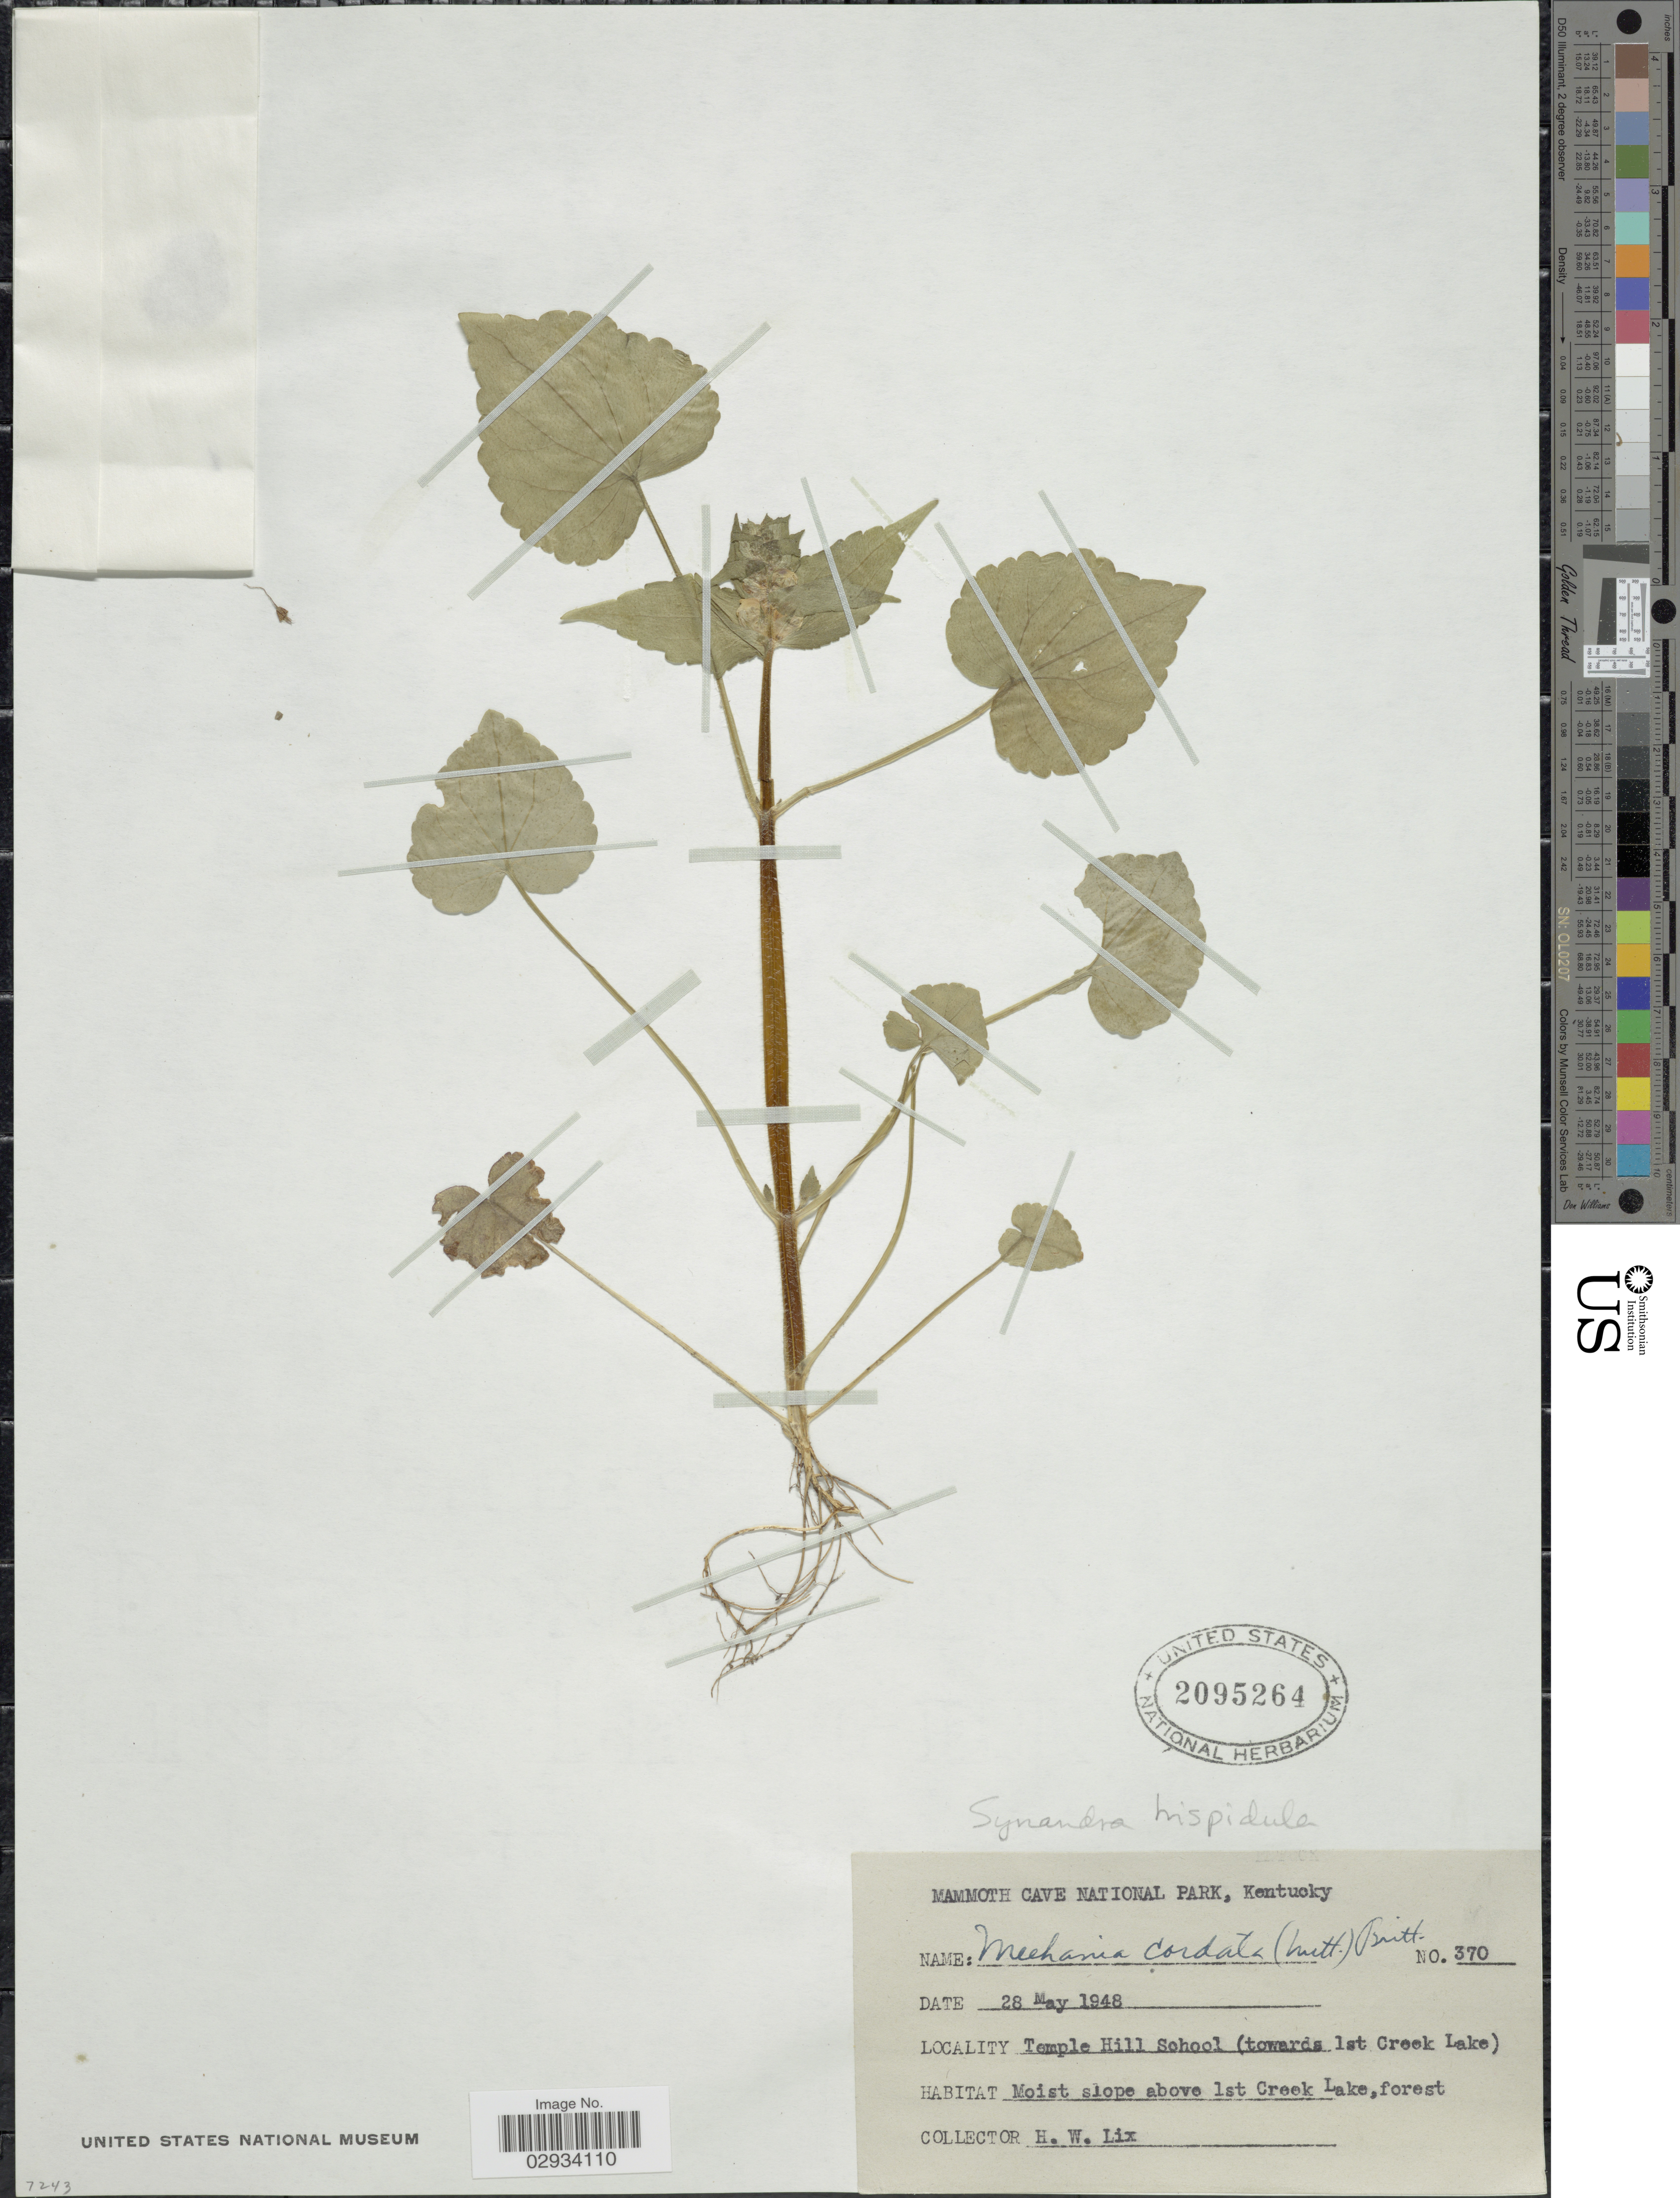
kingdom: Plantae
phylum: Tracheophyta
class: Magnoliopsida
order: Lamiales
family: Lamiaceae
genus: Synandra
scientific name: Synandra hispidula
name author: (Michx.) Baill.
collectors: H. W. Lix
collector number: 370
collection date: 1948-05-28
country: United States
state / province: Kentucky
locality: Mammoth Cave National Park, Temple Hill School (towards 1st Creek Lake). Above 1st Creek Lake.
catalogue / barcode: US 2095264